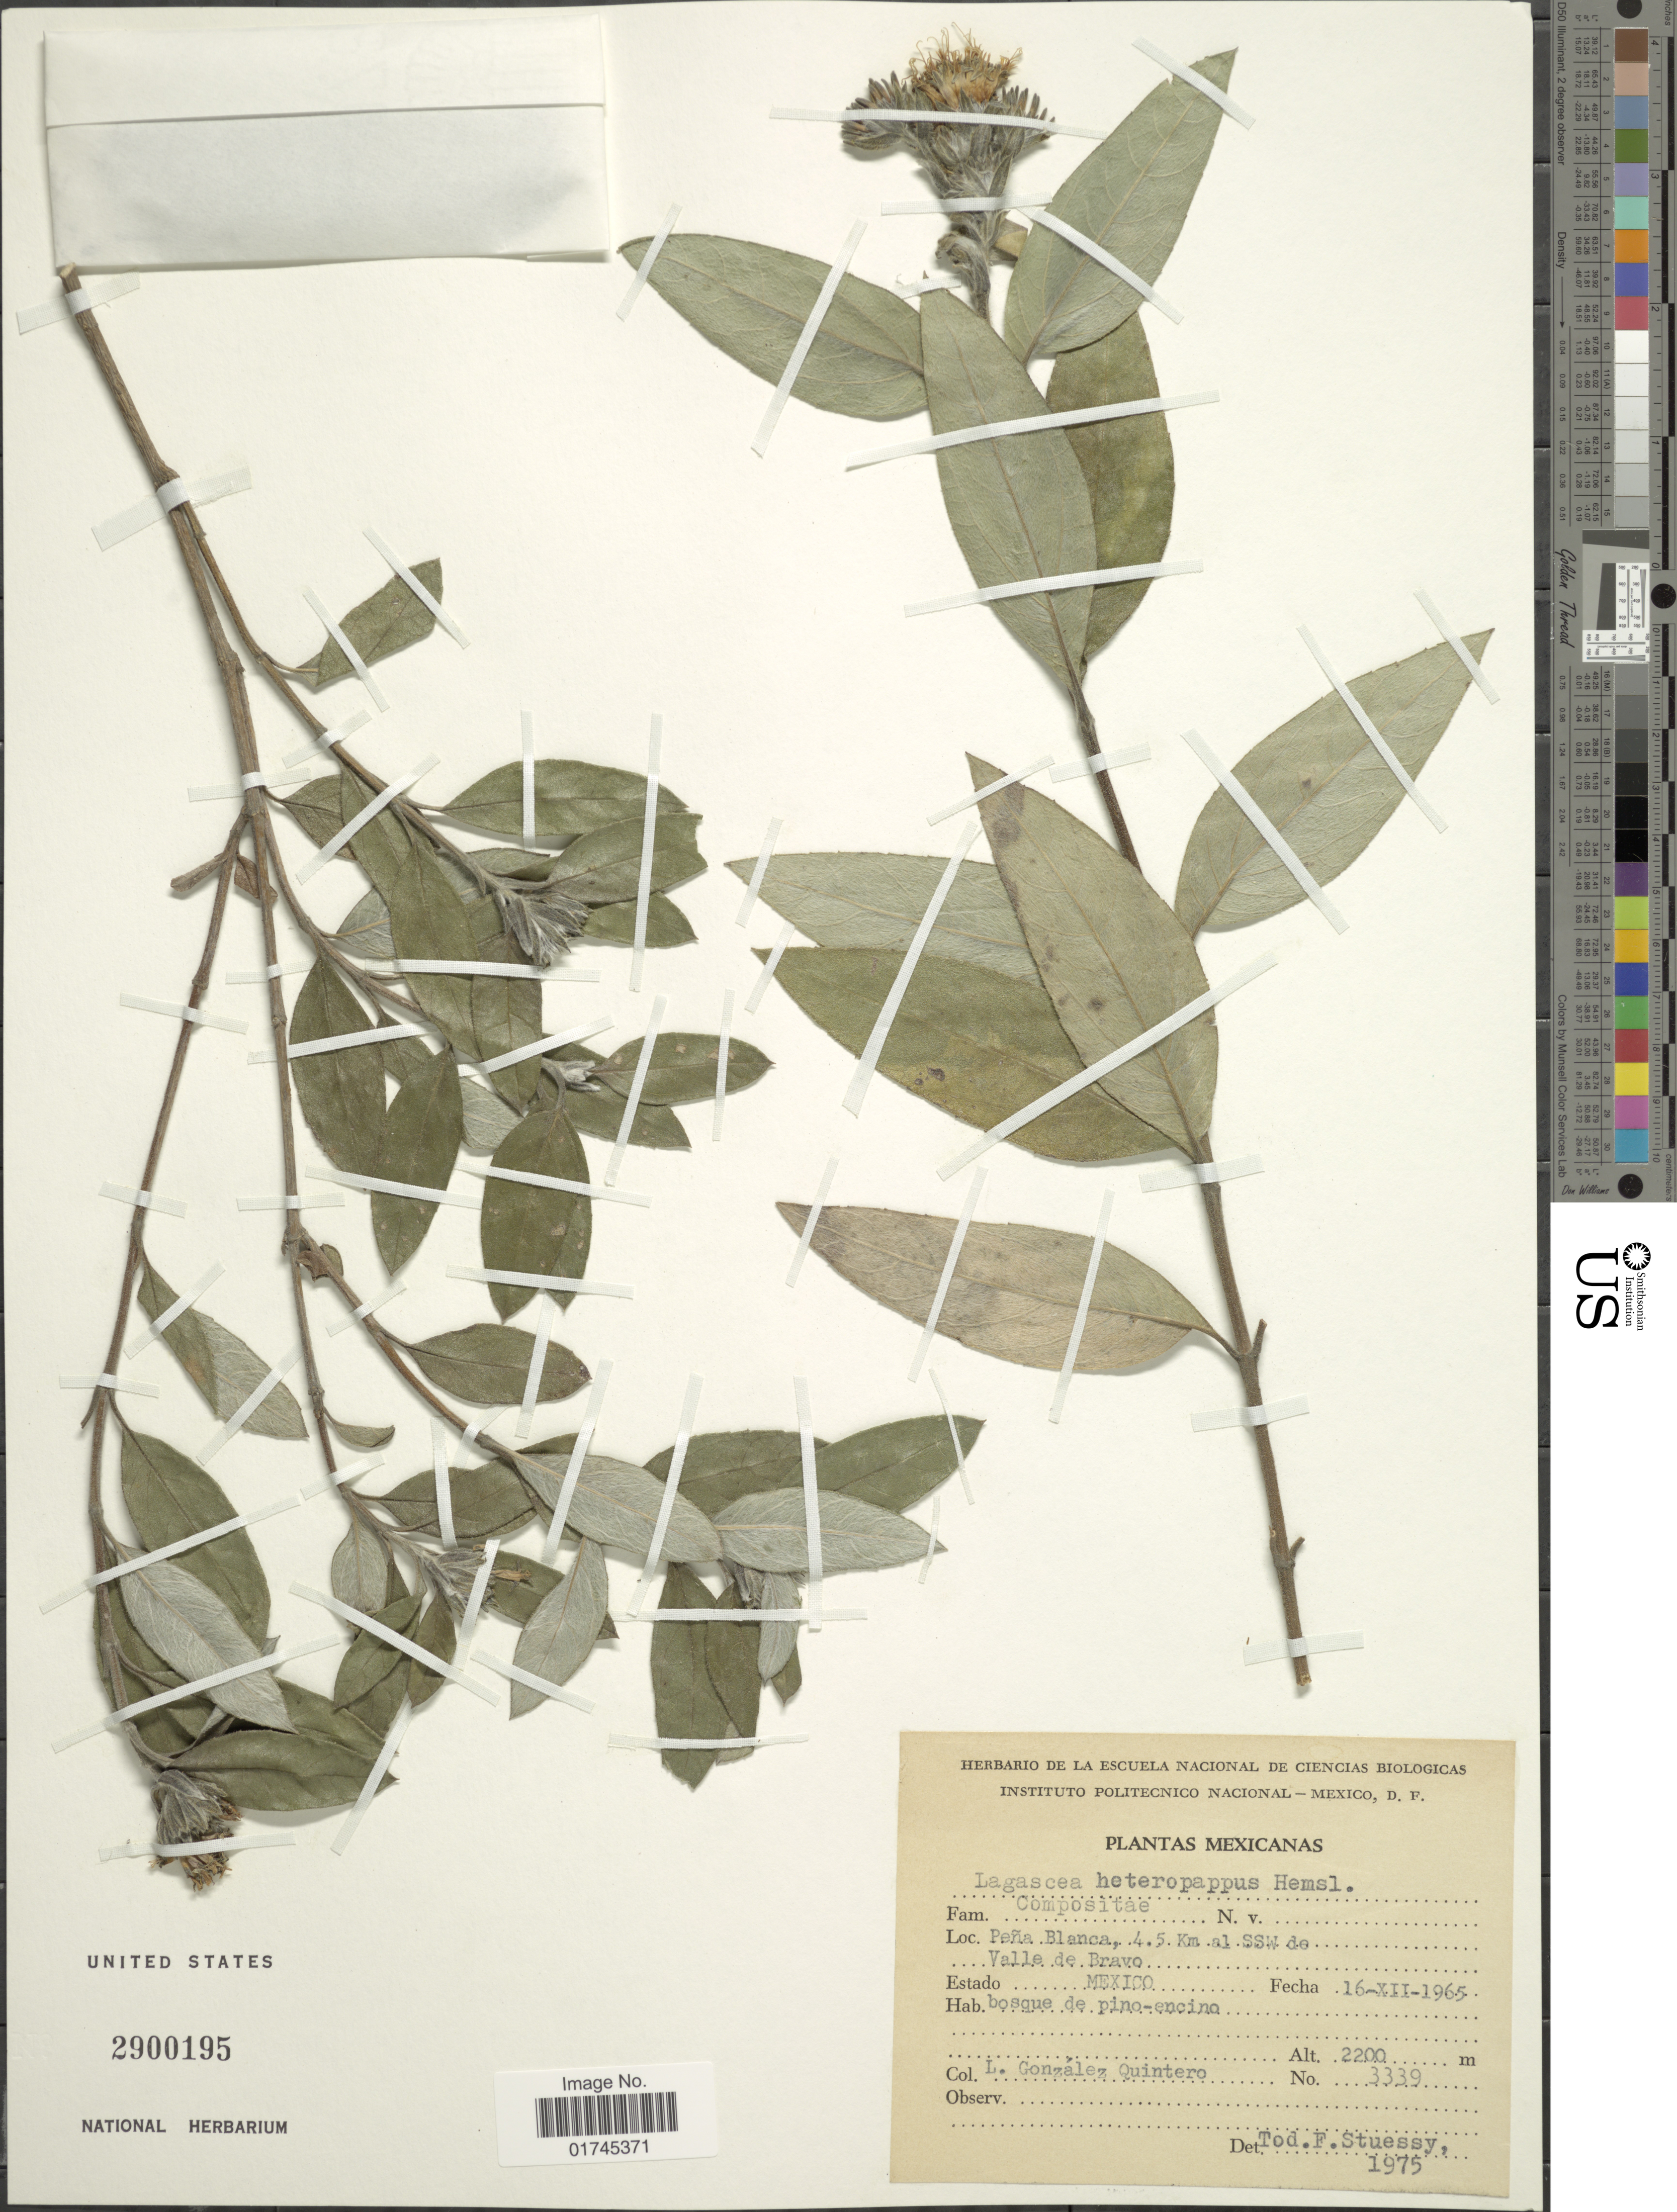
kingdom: Plantae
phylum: Tracheophyta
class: Magnoliopsida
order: Asterales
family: Asteraceae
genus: Lagascea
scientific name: Lagascea heteropappus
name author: Hemsl.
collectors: L. González Q.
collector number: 3339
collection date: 1965-12-16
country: Mexico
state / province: México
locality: Peña Blanca, 4.5 km al SSW de Valla de Bravo.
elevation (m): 2200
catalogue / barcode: US 2900195